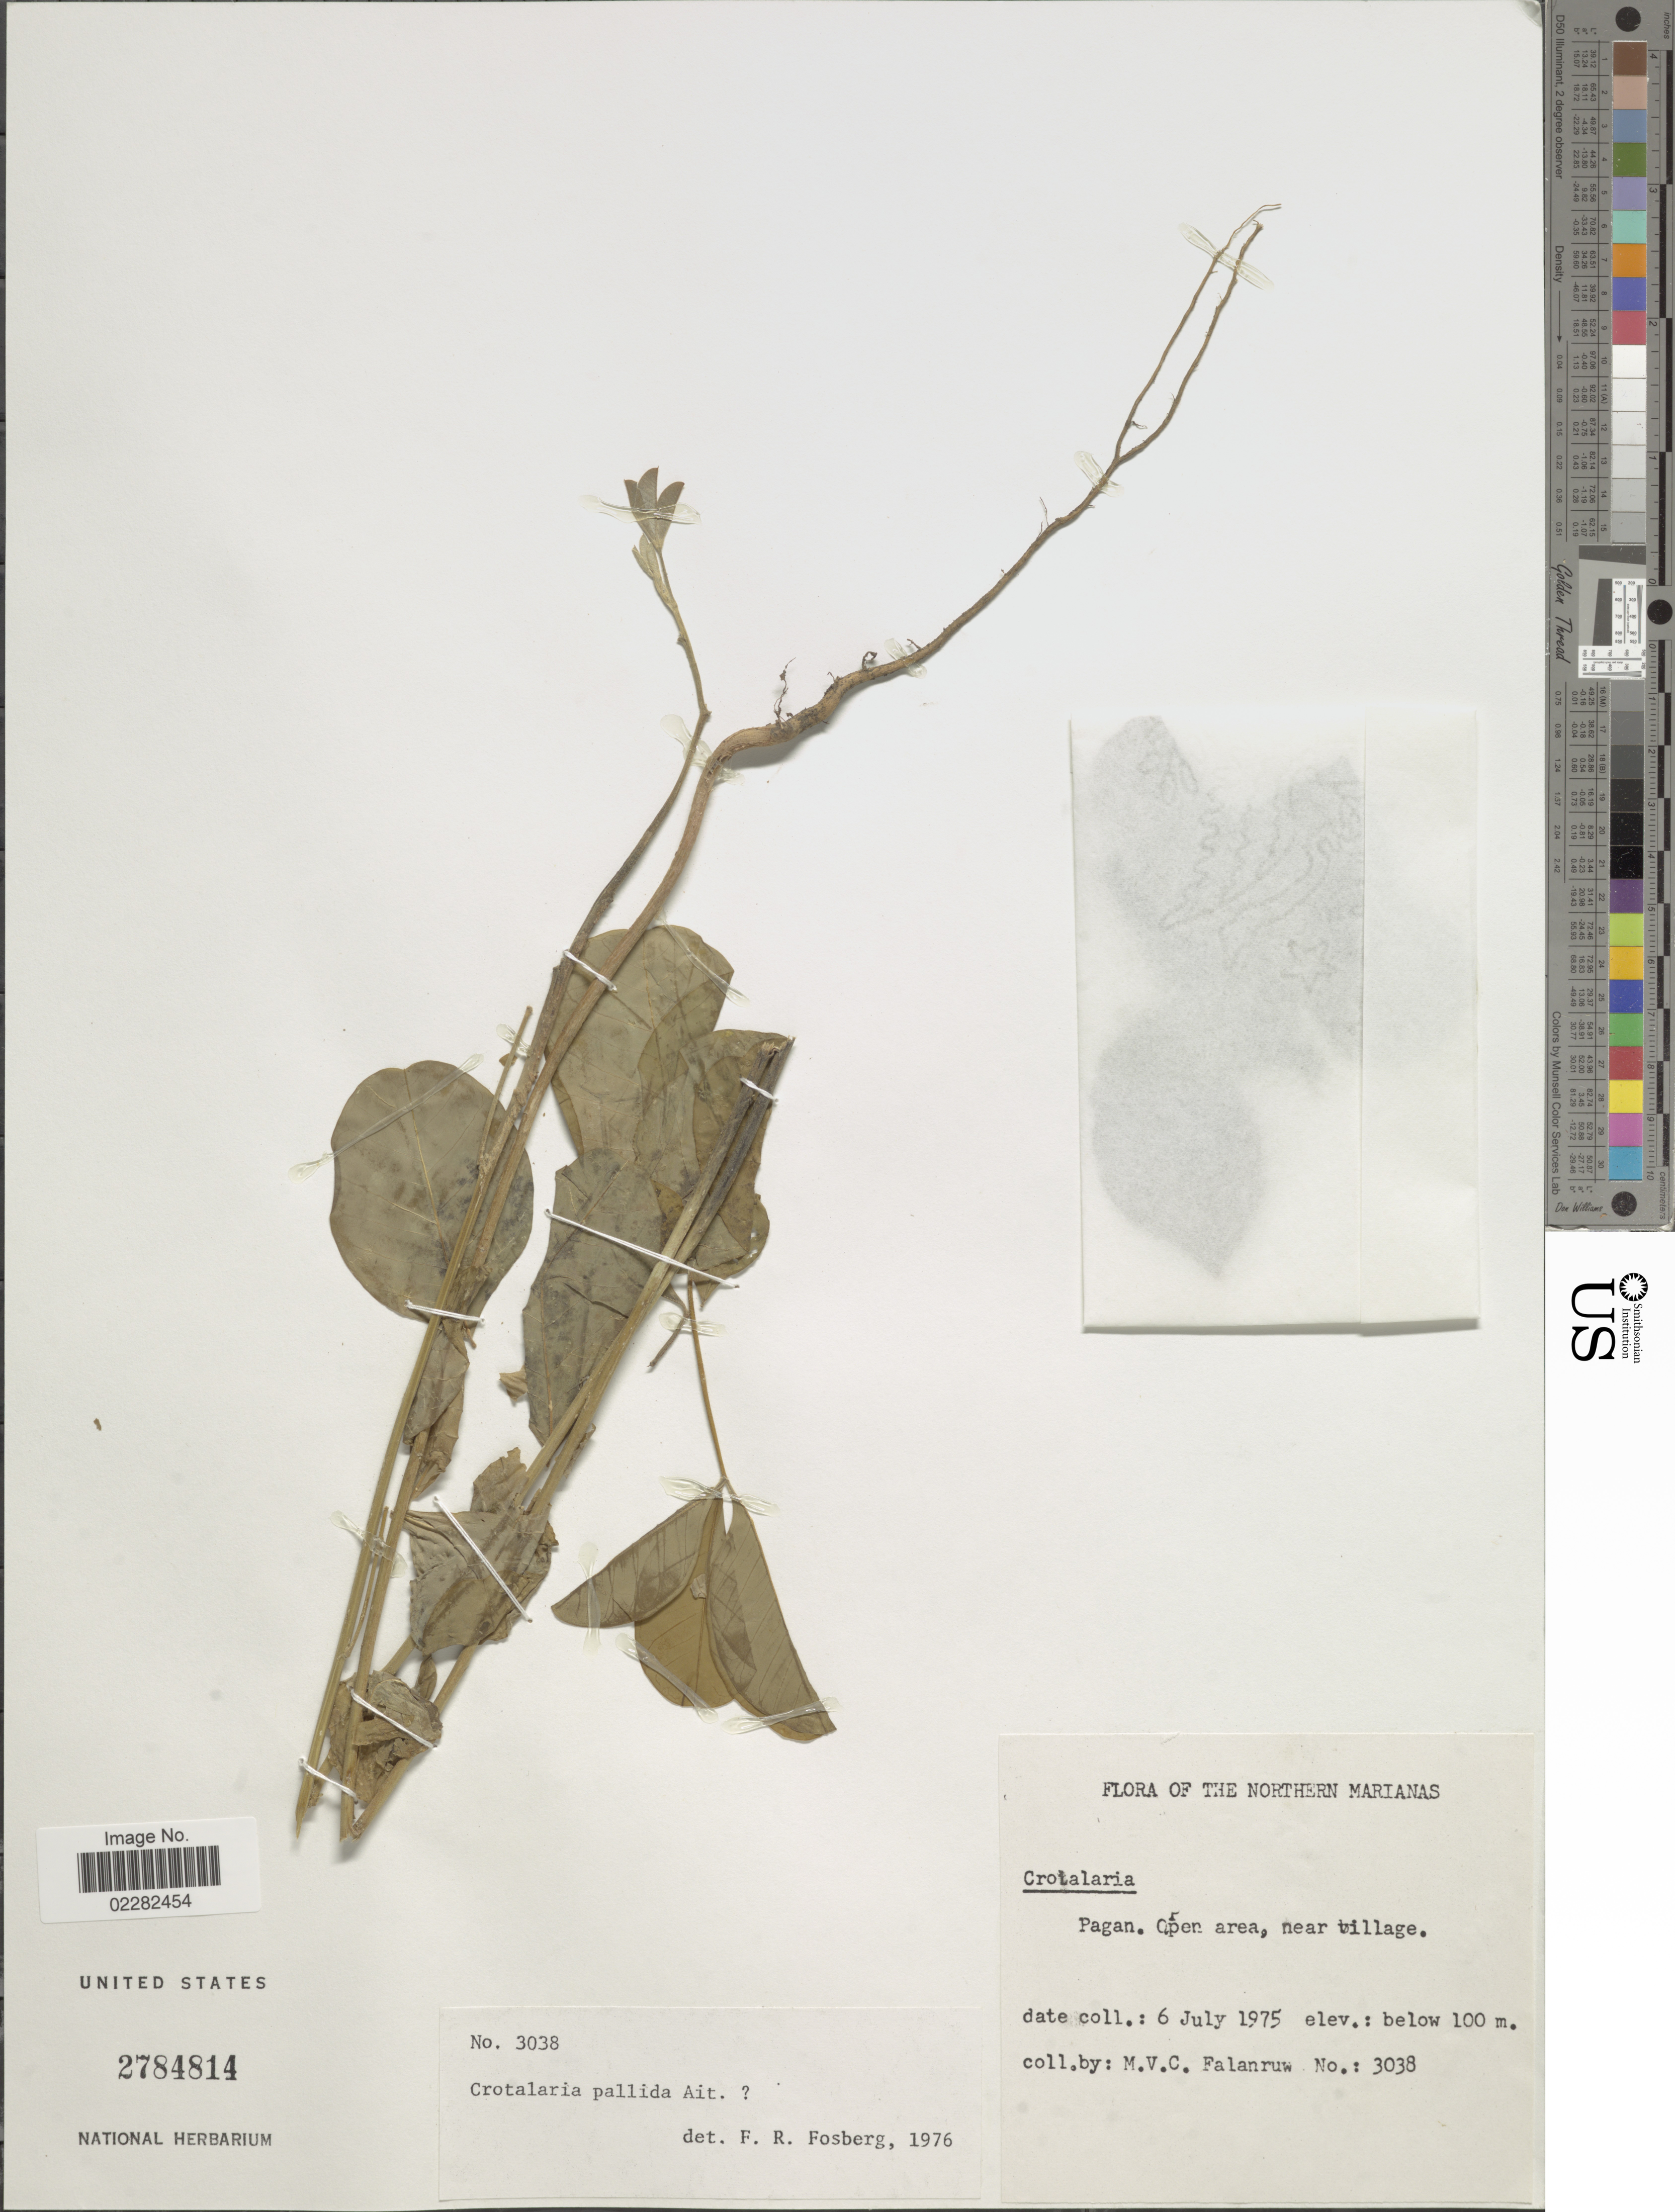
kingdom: Plantae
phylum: Tracheophyta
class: Magnoliopsida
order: Fabales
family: Fabaceae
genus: Crotalaria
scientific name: Crotalaria pallida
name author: Aiton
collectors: M. V. Falanruw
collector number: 3038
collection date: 1975-07-06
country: Northern Mariana Islands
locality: Pagan, Open area, near village, Marianas Islands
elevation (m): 100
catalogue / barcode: US 2784814